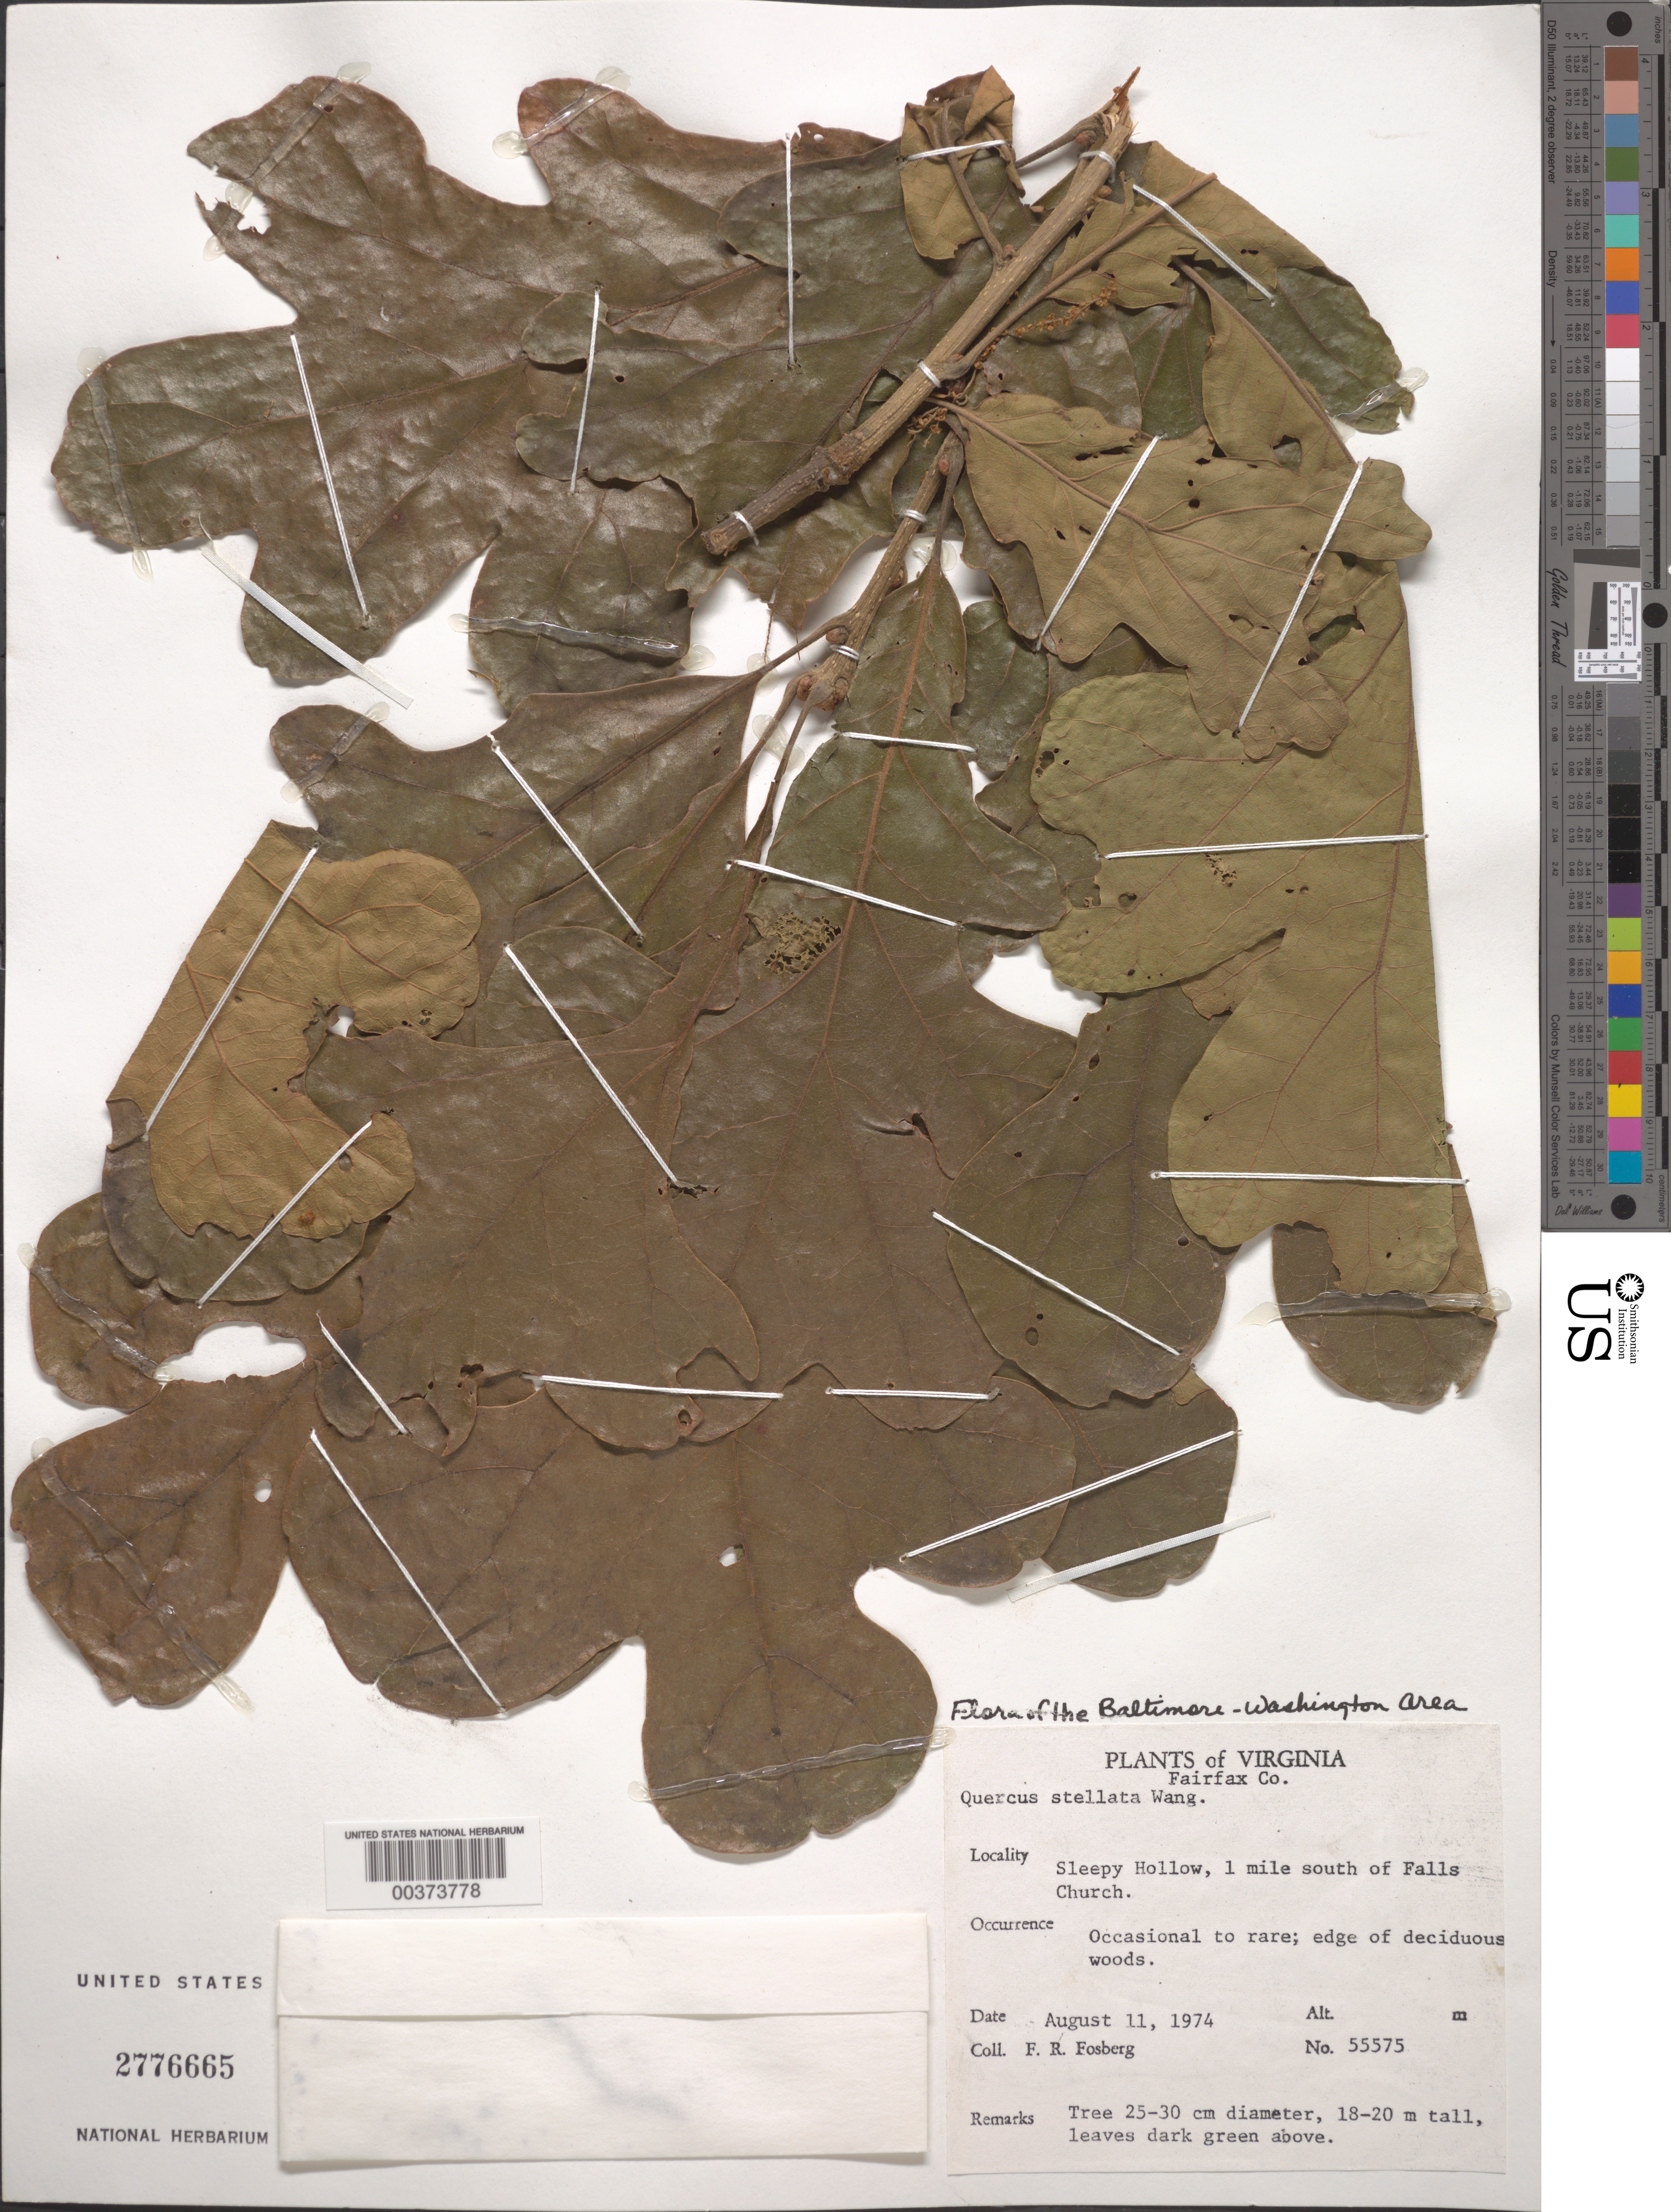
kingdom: Plantae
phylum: Tracheophyta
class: Magnoliopsida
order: Fagales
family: Fagaceae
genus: Quercus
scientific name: Quercus stellata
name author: Wangenh.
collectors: F. R. Fosberg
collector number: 55575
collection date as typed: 11 Aug 1974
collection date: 1974-08-11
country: United States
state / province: Virginia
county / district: Fairfax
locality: Sleepy Hollow, south of Falls Church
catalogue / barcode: US 2776665